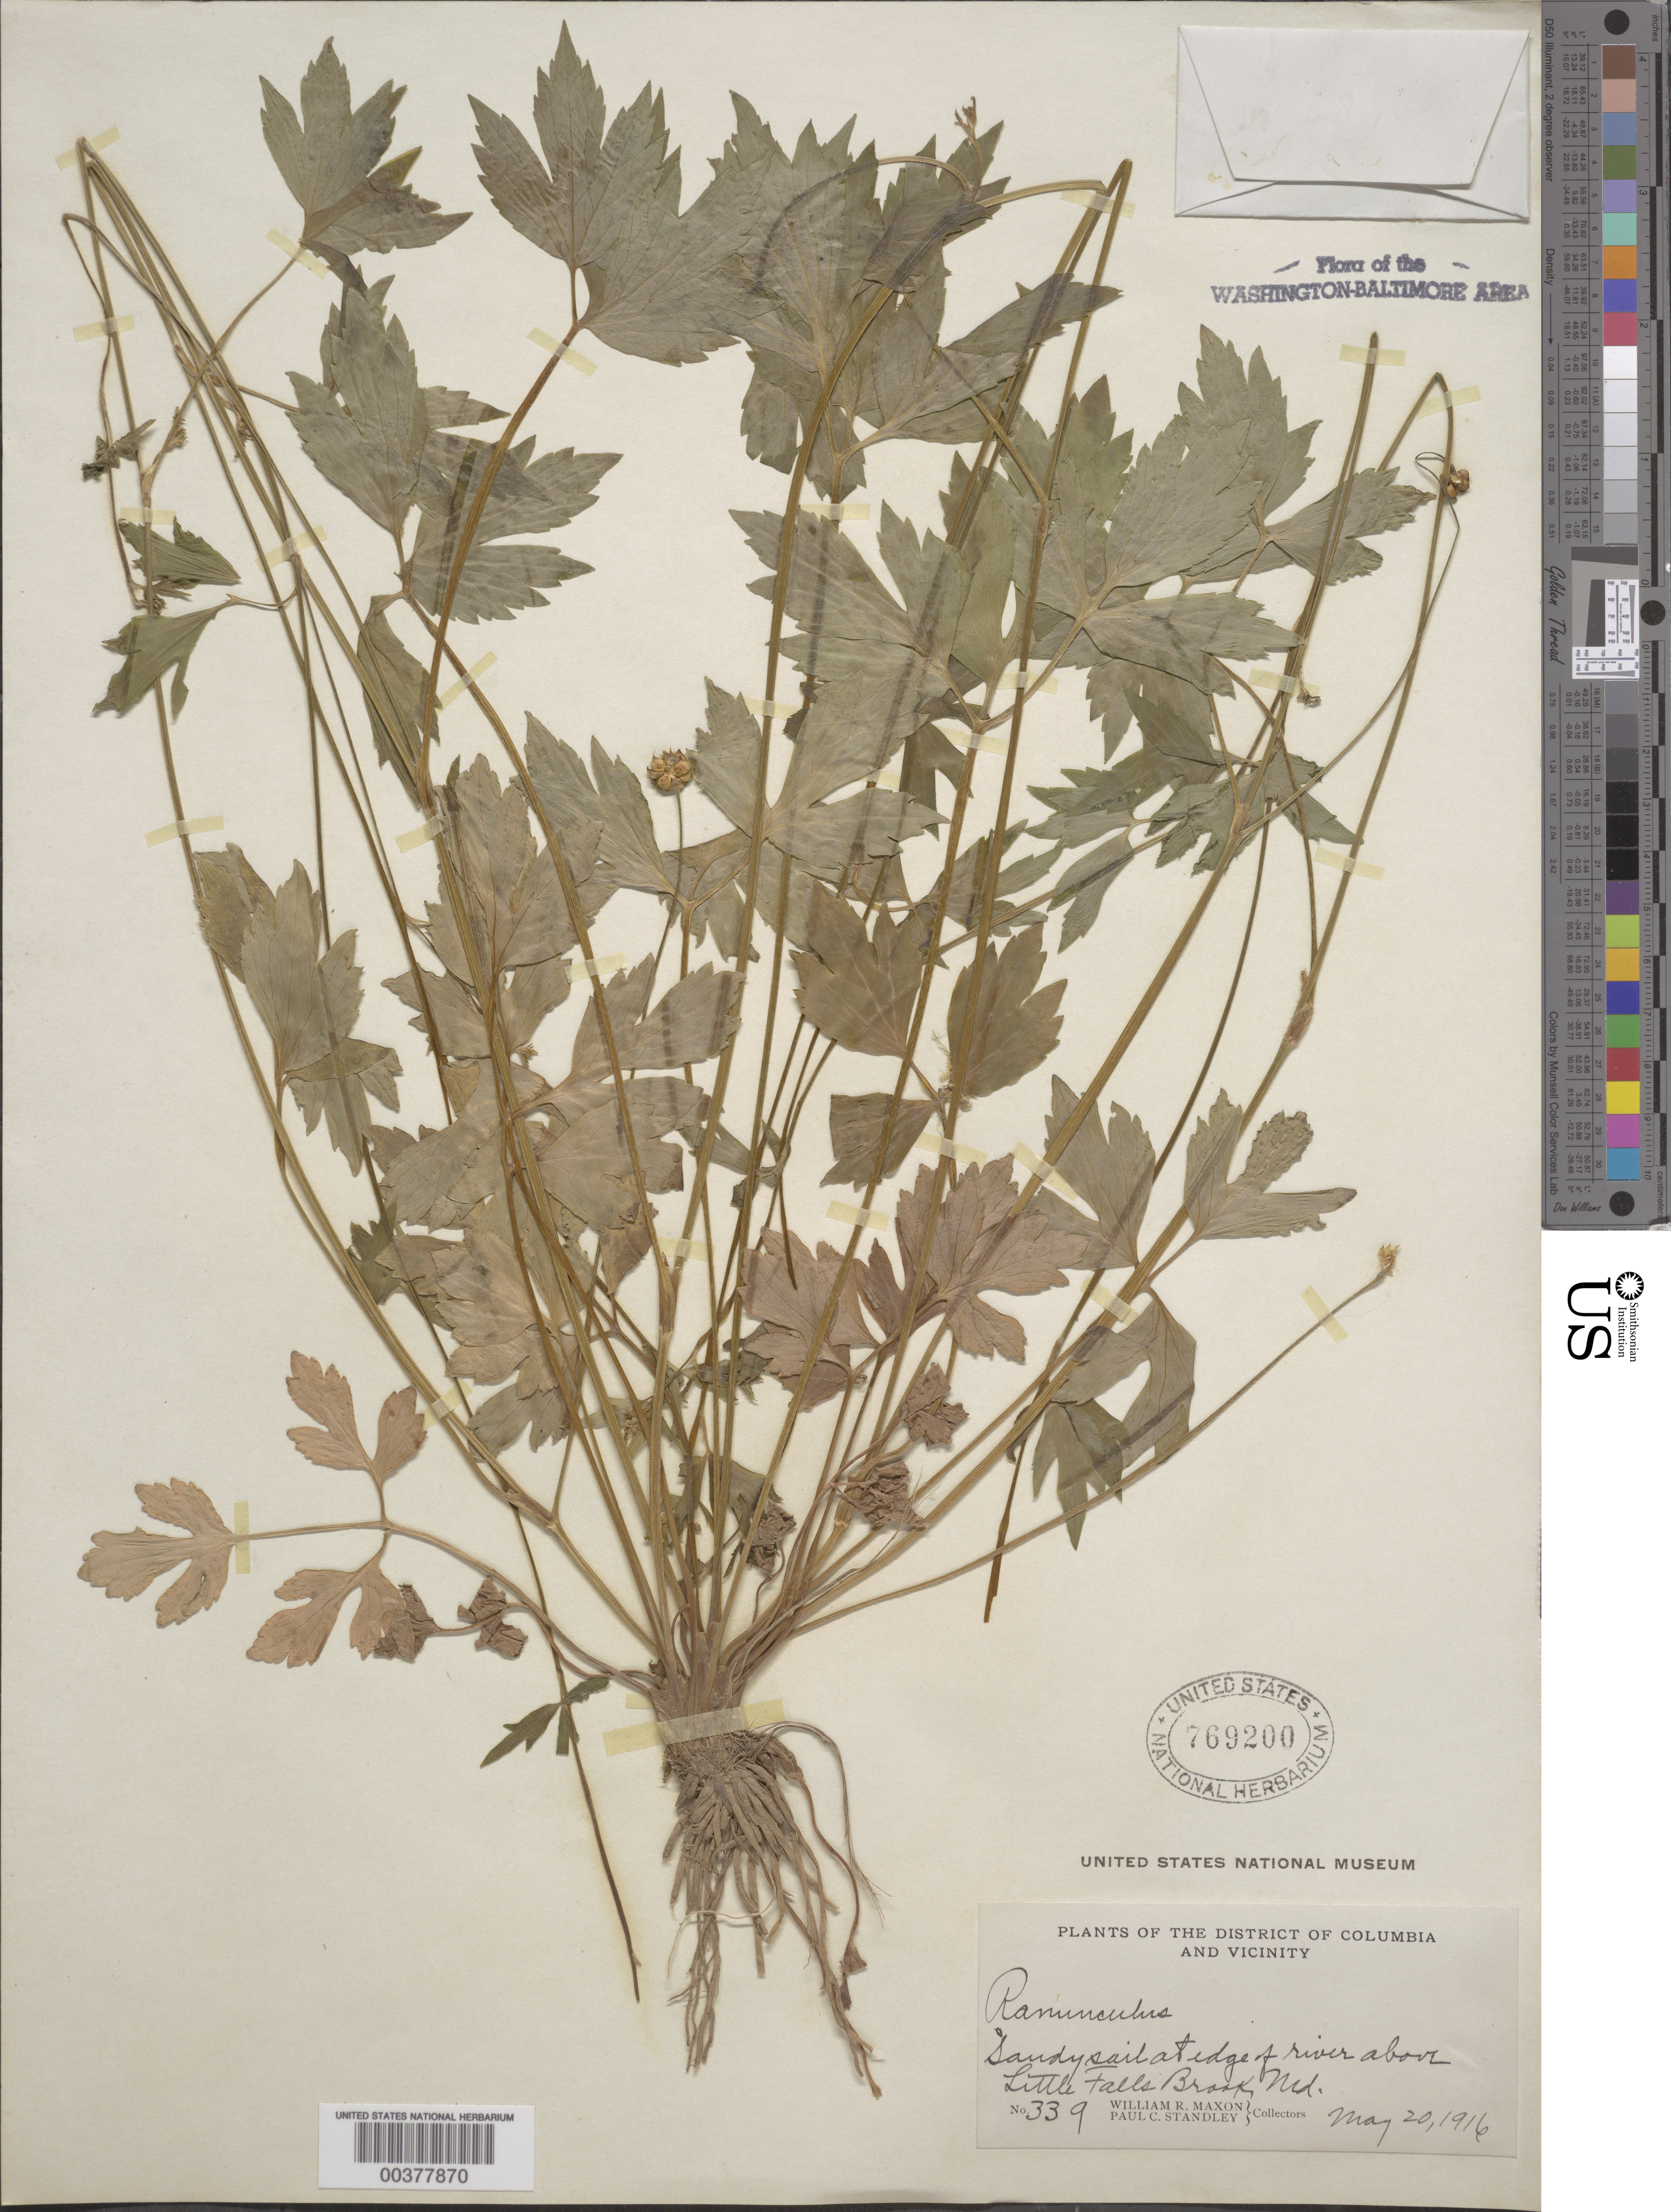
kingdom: Plantae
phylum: Tracheophyta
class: Magnoliopsida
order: Ranunculales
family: Ranunculaceae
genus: Ranunculus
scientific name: Ranunculus hispidus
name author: Michx.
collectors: J. Donnell Smith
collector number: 339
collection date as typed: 20 May 1916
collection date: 1916-05-20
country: United States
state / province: Maryland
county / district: Montgomery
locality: Above Little Falls Brook C. & O. Canal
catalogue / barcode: US 769200